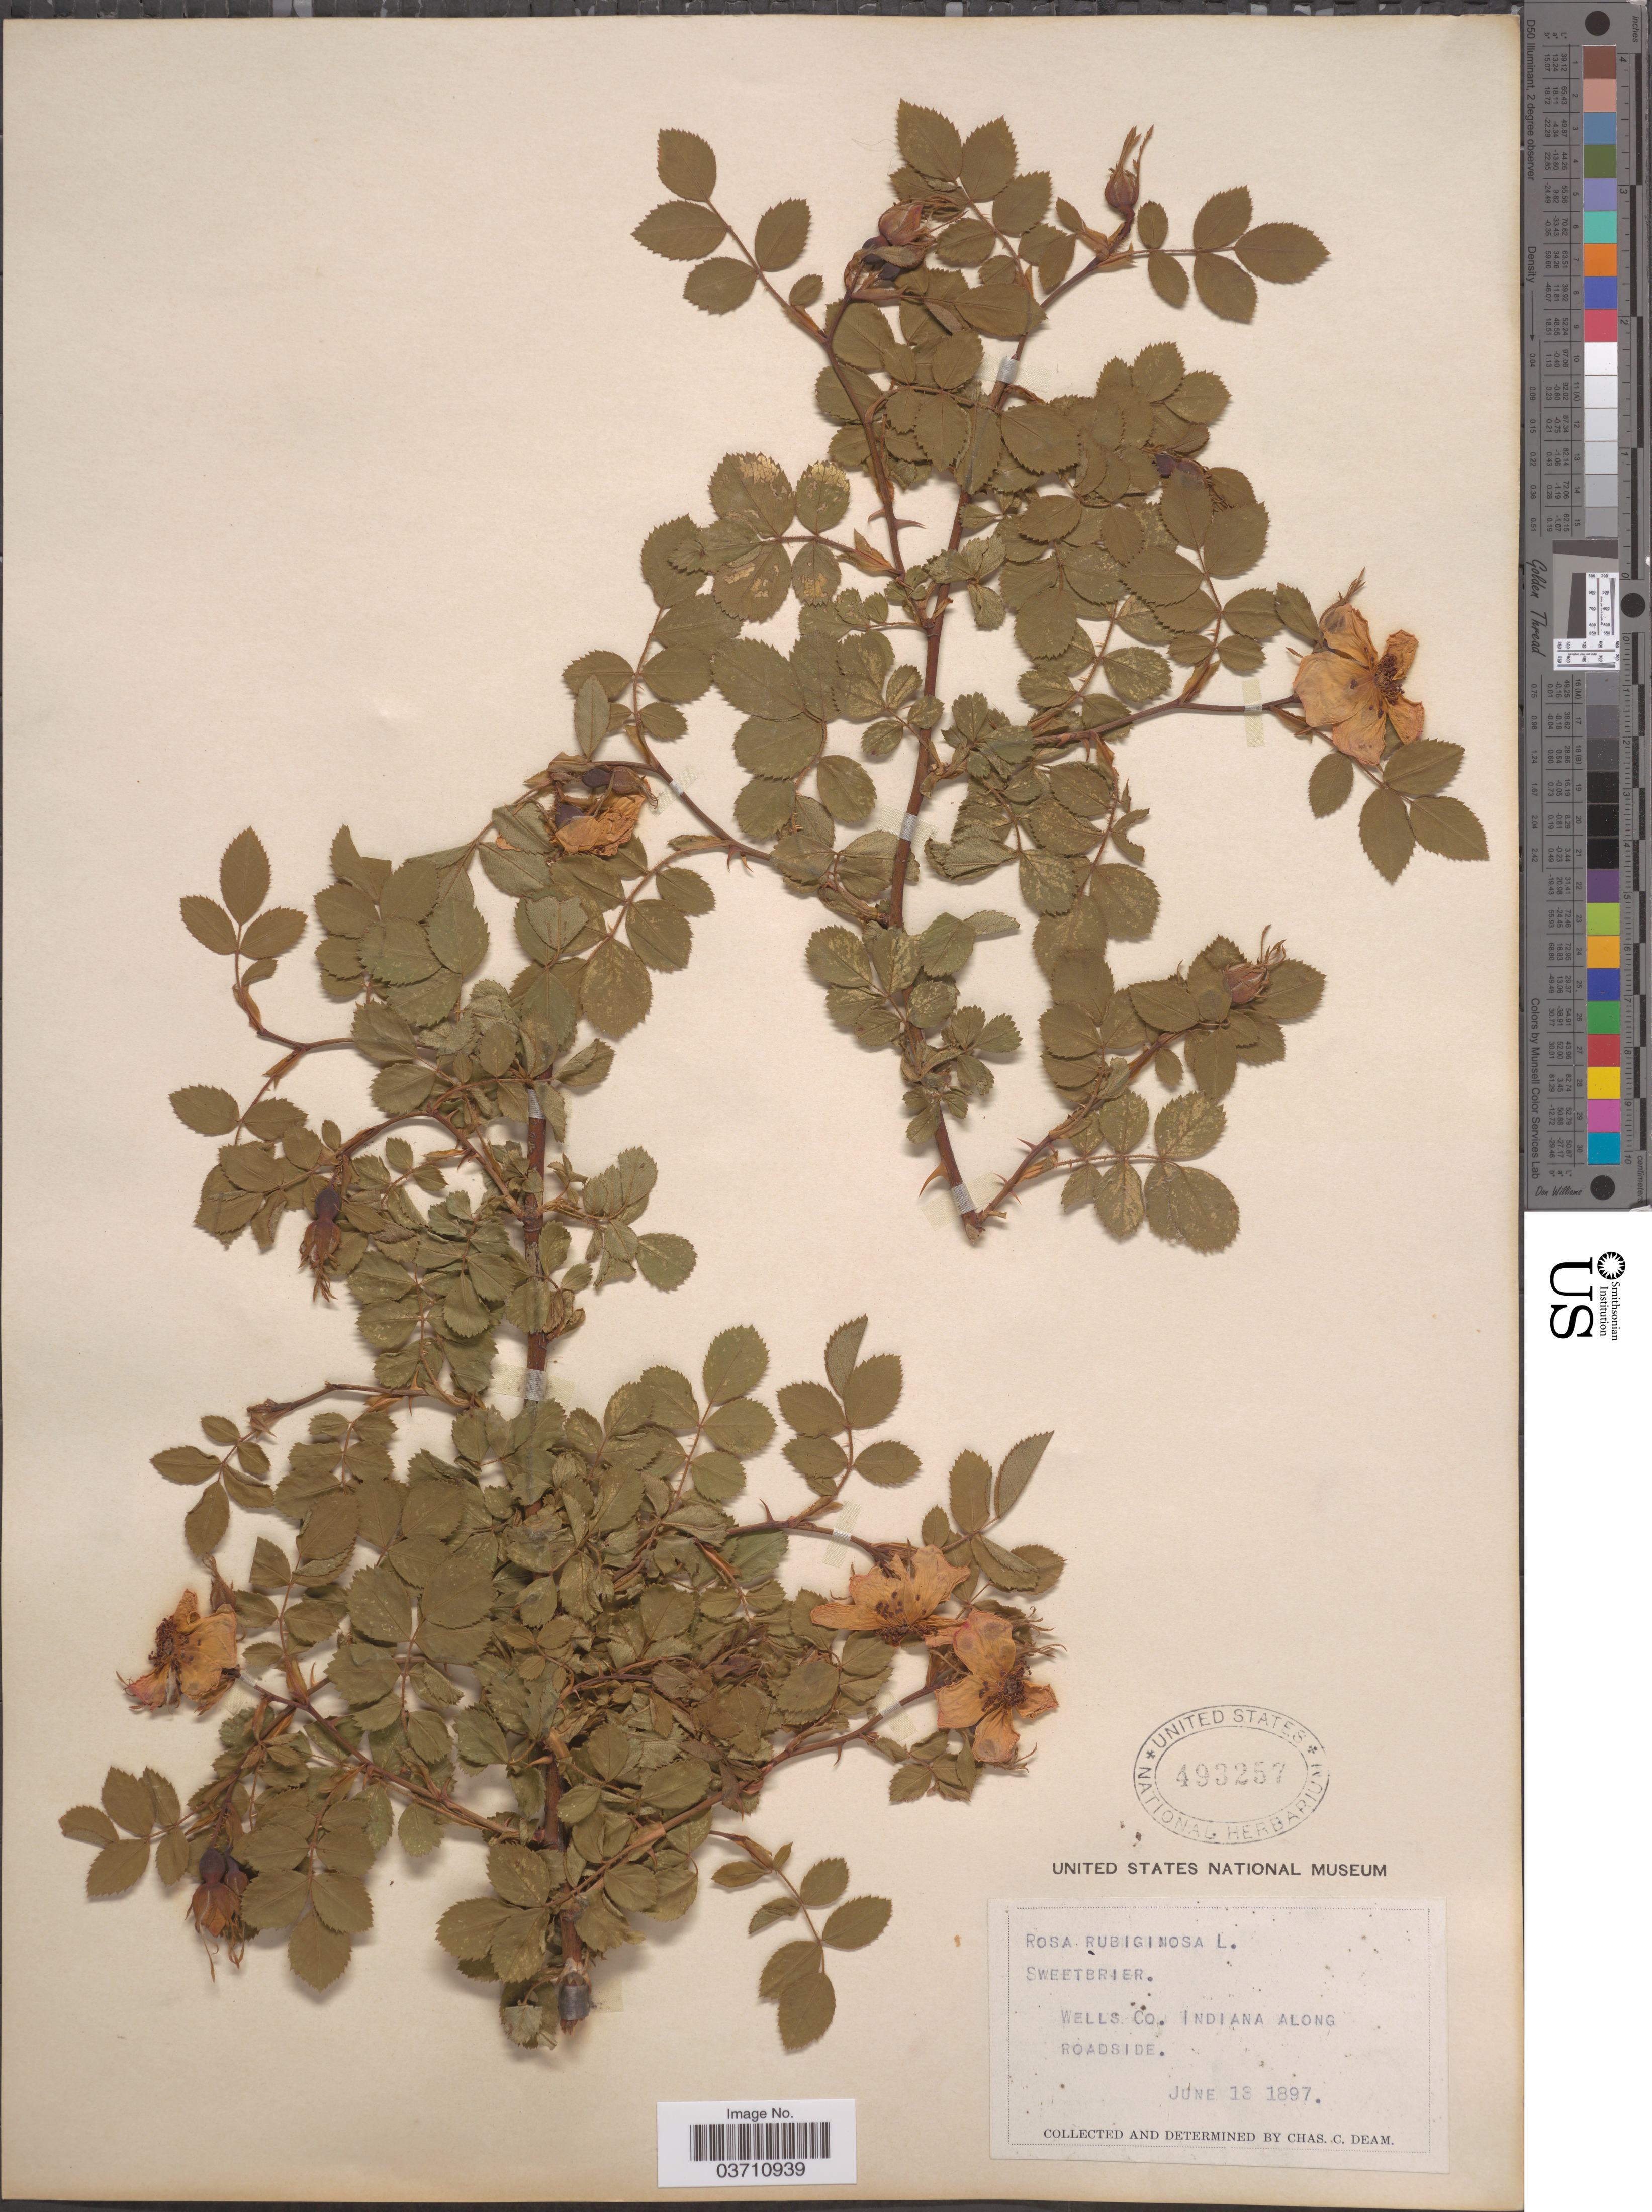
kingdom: Plantae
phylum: Tracheophyta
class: Magnoliopsida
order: Rosales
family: Rosaceae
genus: Rosa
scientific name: Rosa eglanteria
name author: L.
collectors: C. C. Deam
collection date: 1897-06-13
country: United States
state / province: Indiana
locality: Wells Co.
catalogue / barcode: US 493257